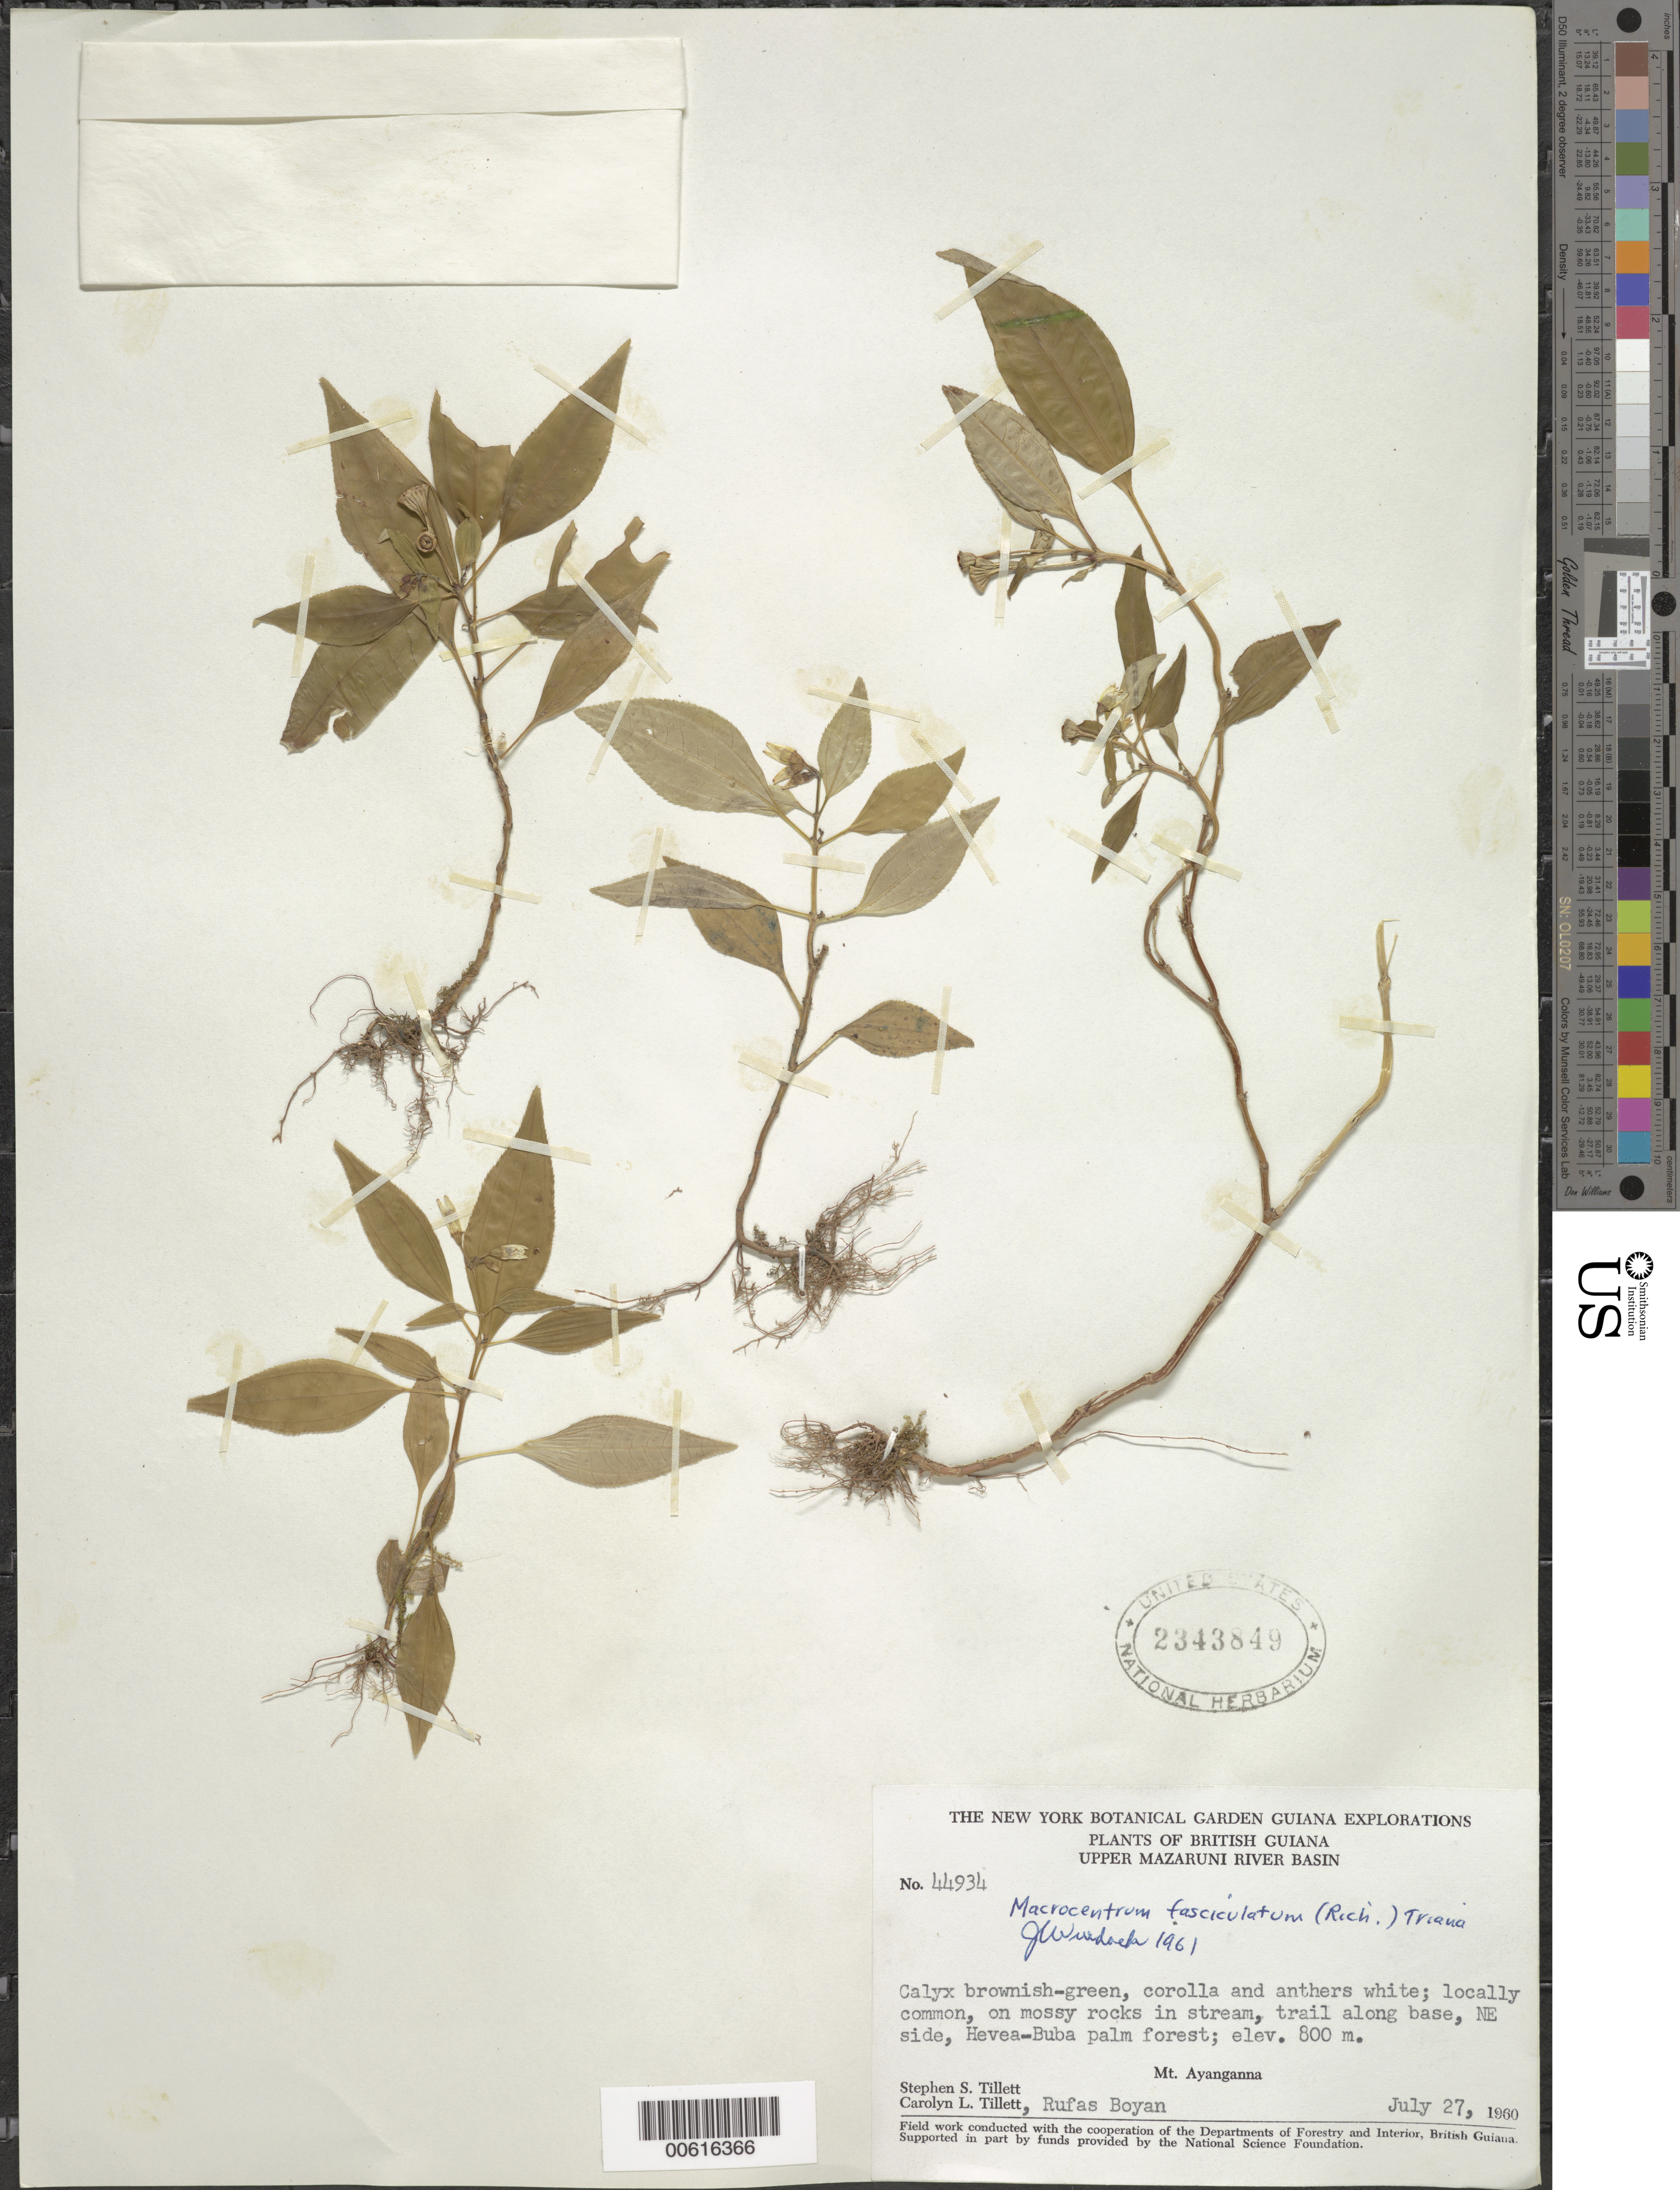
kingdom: Plantae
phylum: Tracheophyta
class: Magnoliopsida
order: Myrtales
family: Melastomataceae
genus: Macrocentrum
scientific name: Macrocentrum fasciculatum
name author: (Rich. ex DC.) Triana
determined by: Wurdack, John J., (US), US (UNITED STATES)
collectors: S. S. Tillett, C. L. Tillett & R. Boyan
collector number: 44934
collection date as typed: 27-Jul-60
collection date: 1960-07-27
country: Guyana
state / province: Cuyuni-Mazaruni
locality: Mt. Ayanganna, trail along base, NE side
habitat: Mossy rocks in stream, Hevea Buba palm forest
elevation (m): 800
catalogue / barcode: US 2343849